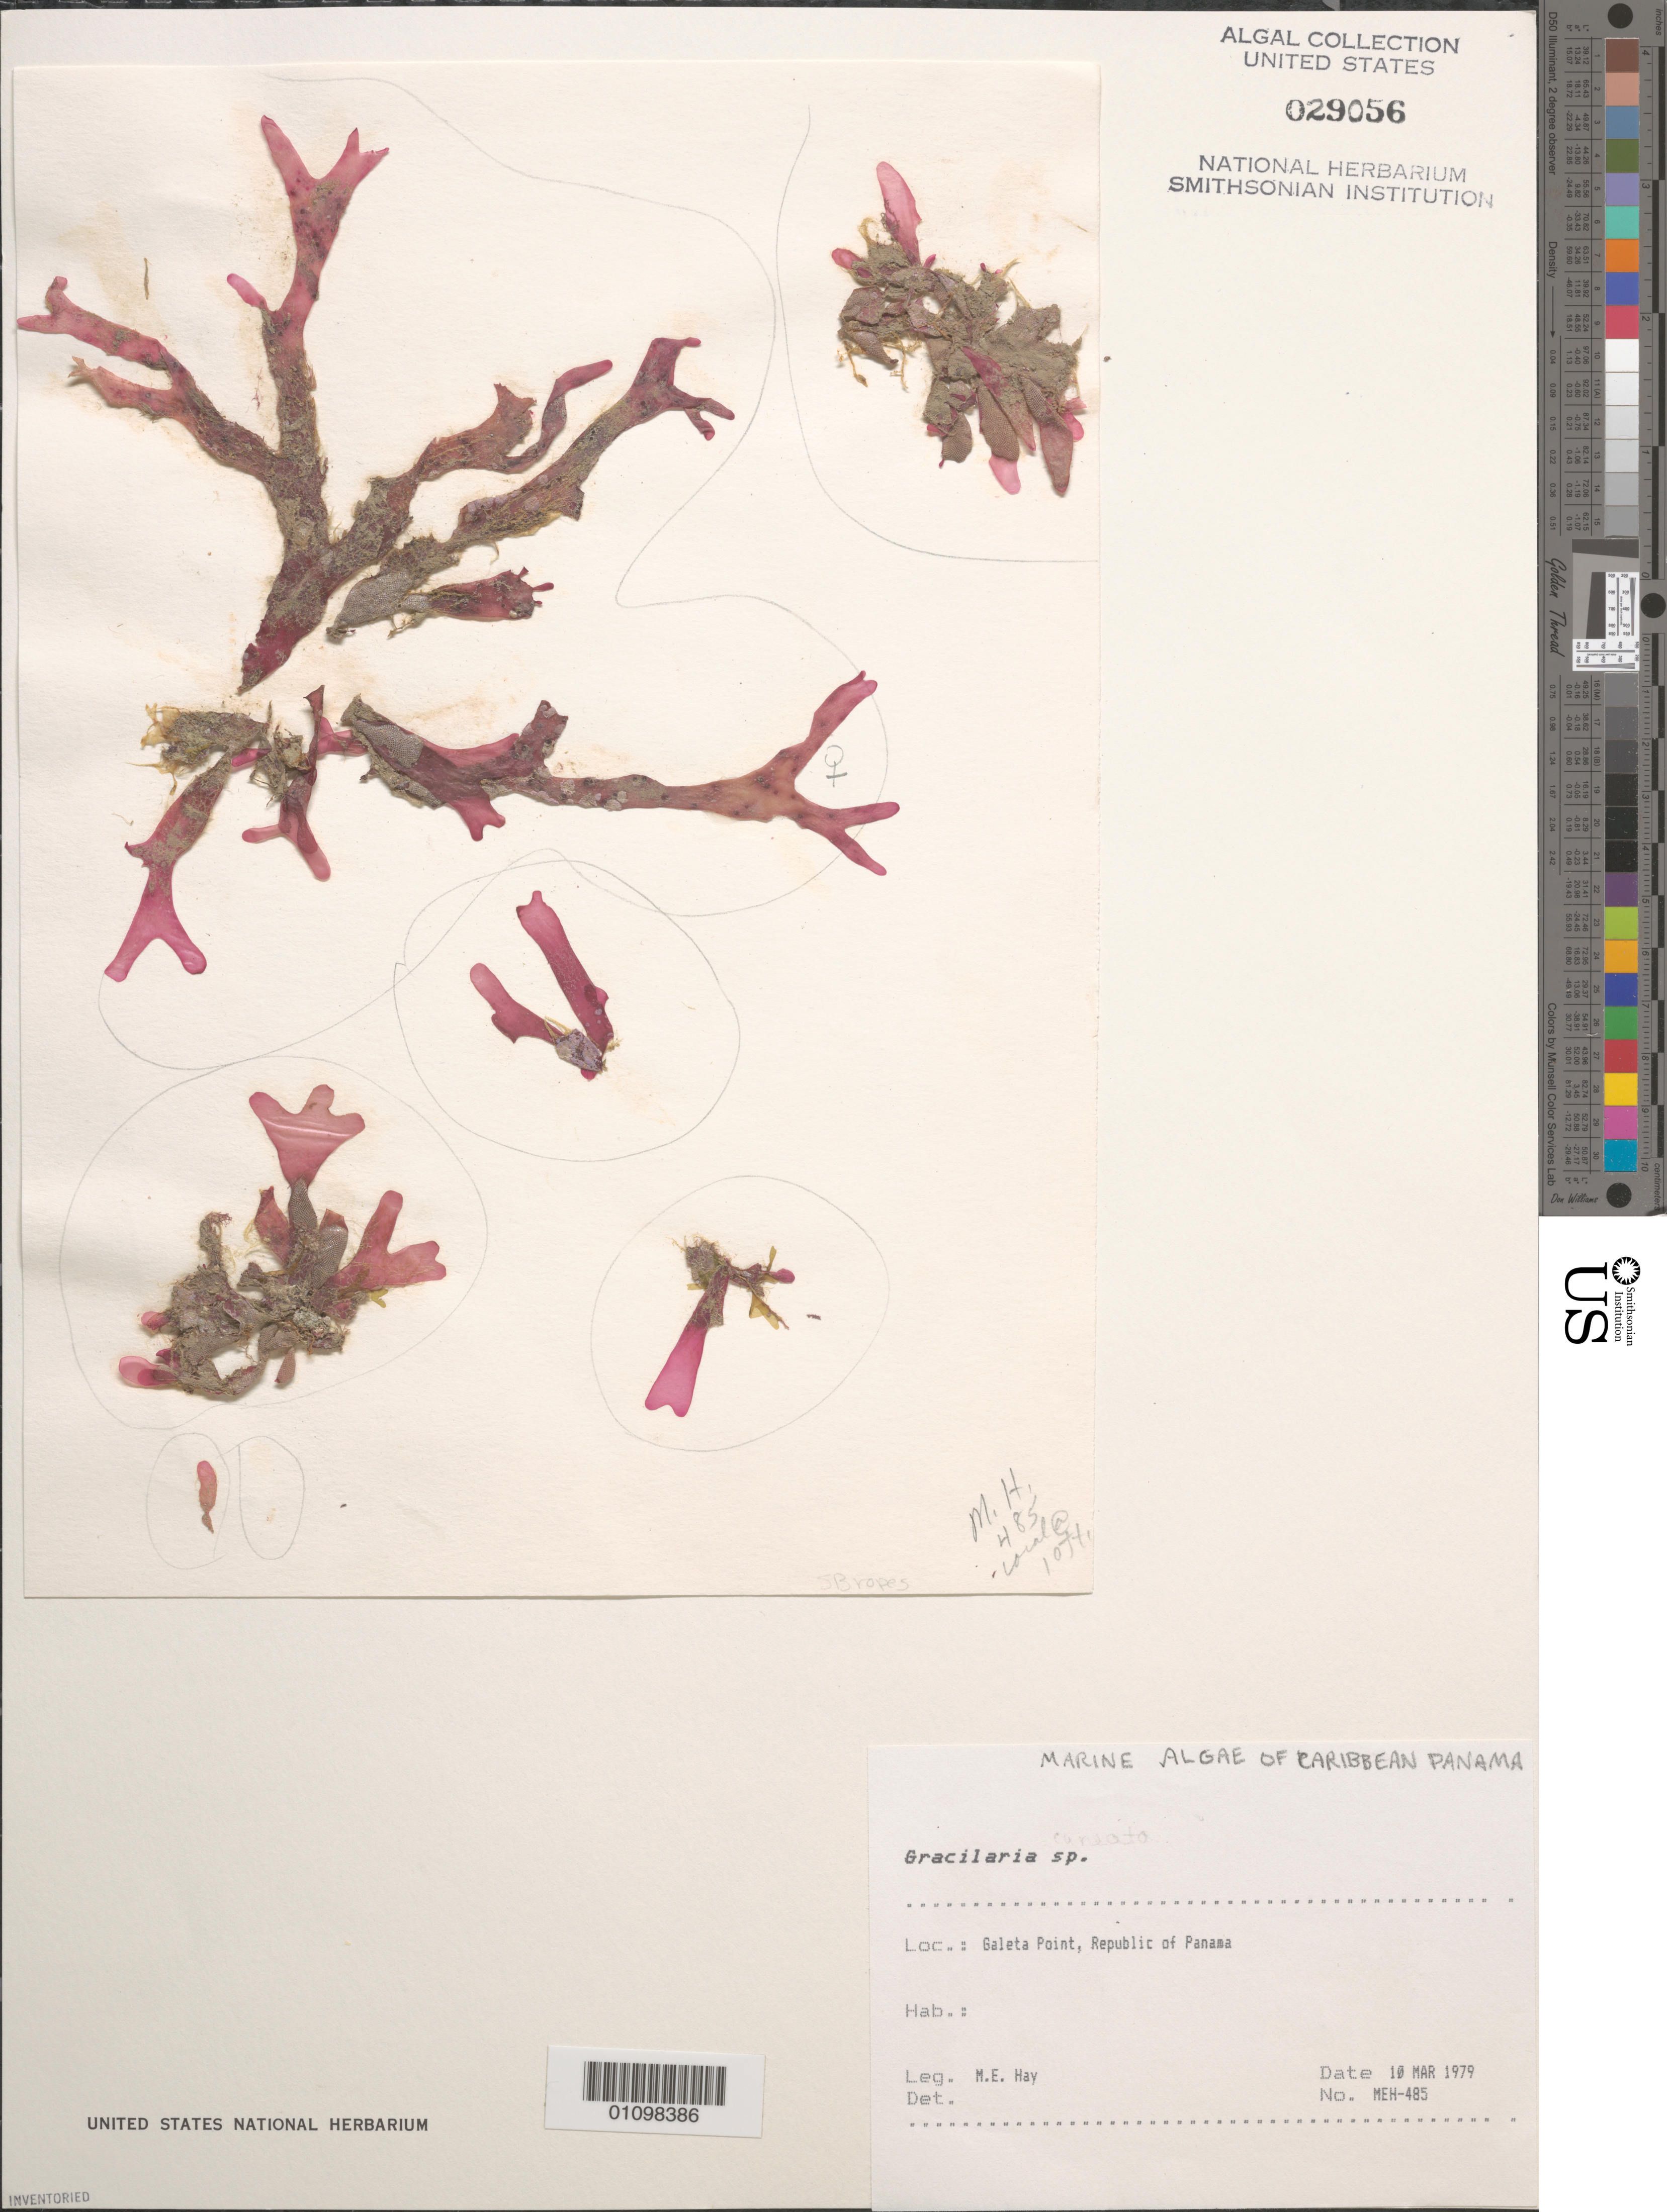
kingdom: Plantae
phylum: Rhodophyta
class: Florideophyceae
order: Gracilariales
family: Gracilariaceae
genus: Gracilaria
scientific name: Gracilaria cuneata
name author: Aresch.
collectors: M. E. Hay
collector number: MEH-485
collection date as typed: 10 Mar 1979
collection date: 1979-03-10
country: Panama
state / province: Colón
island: Galeta Island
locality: Galeta Point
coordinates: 9 24'18"N, 79 51'48.5"W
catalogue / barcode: US 29056